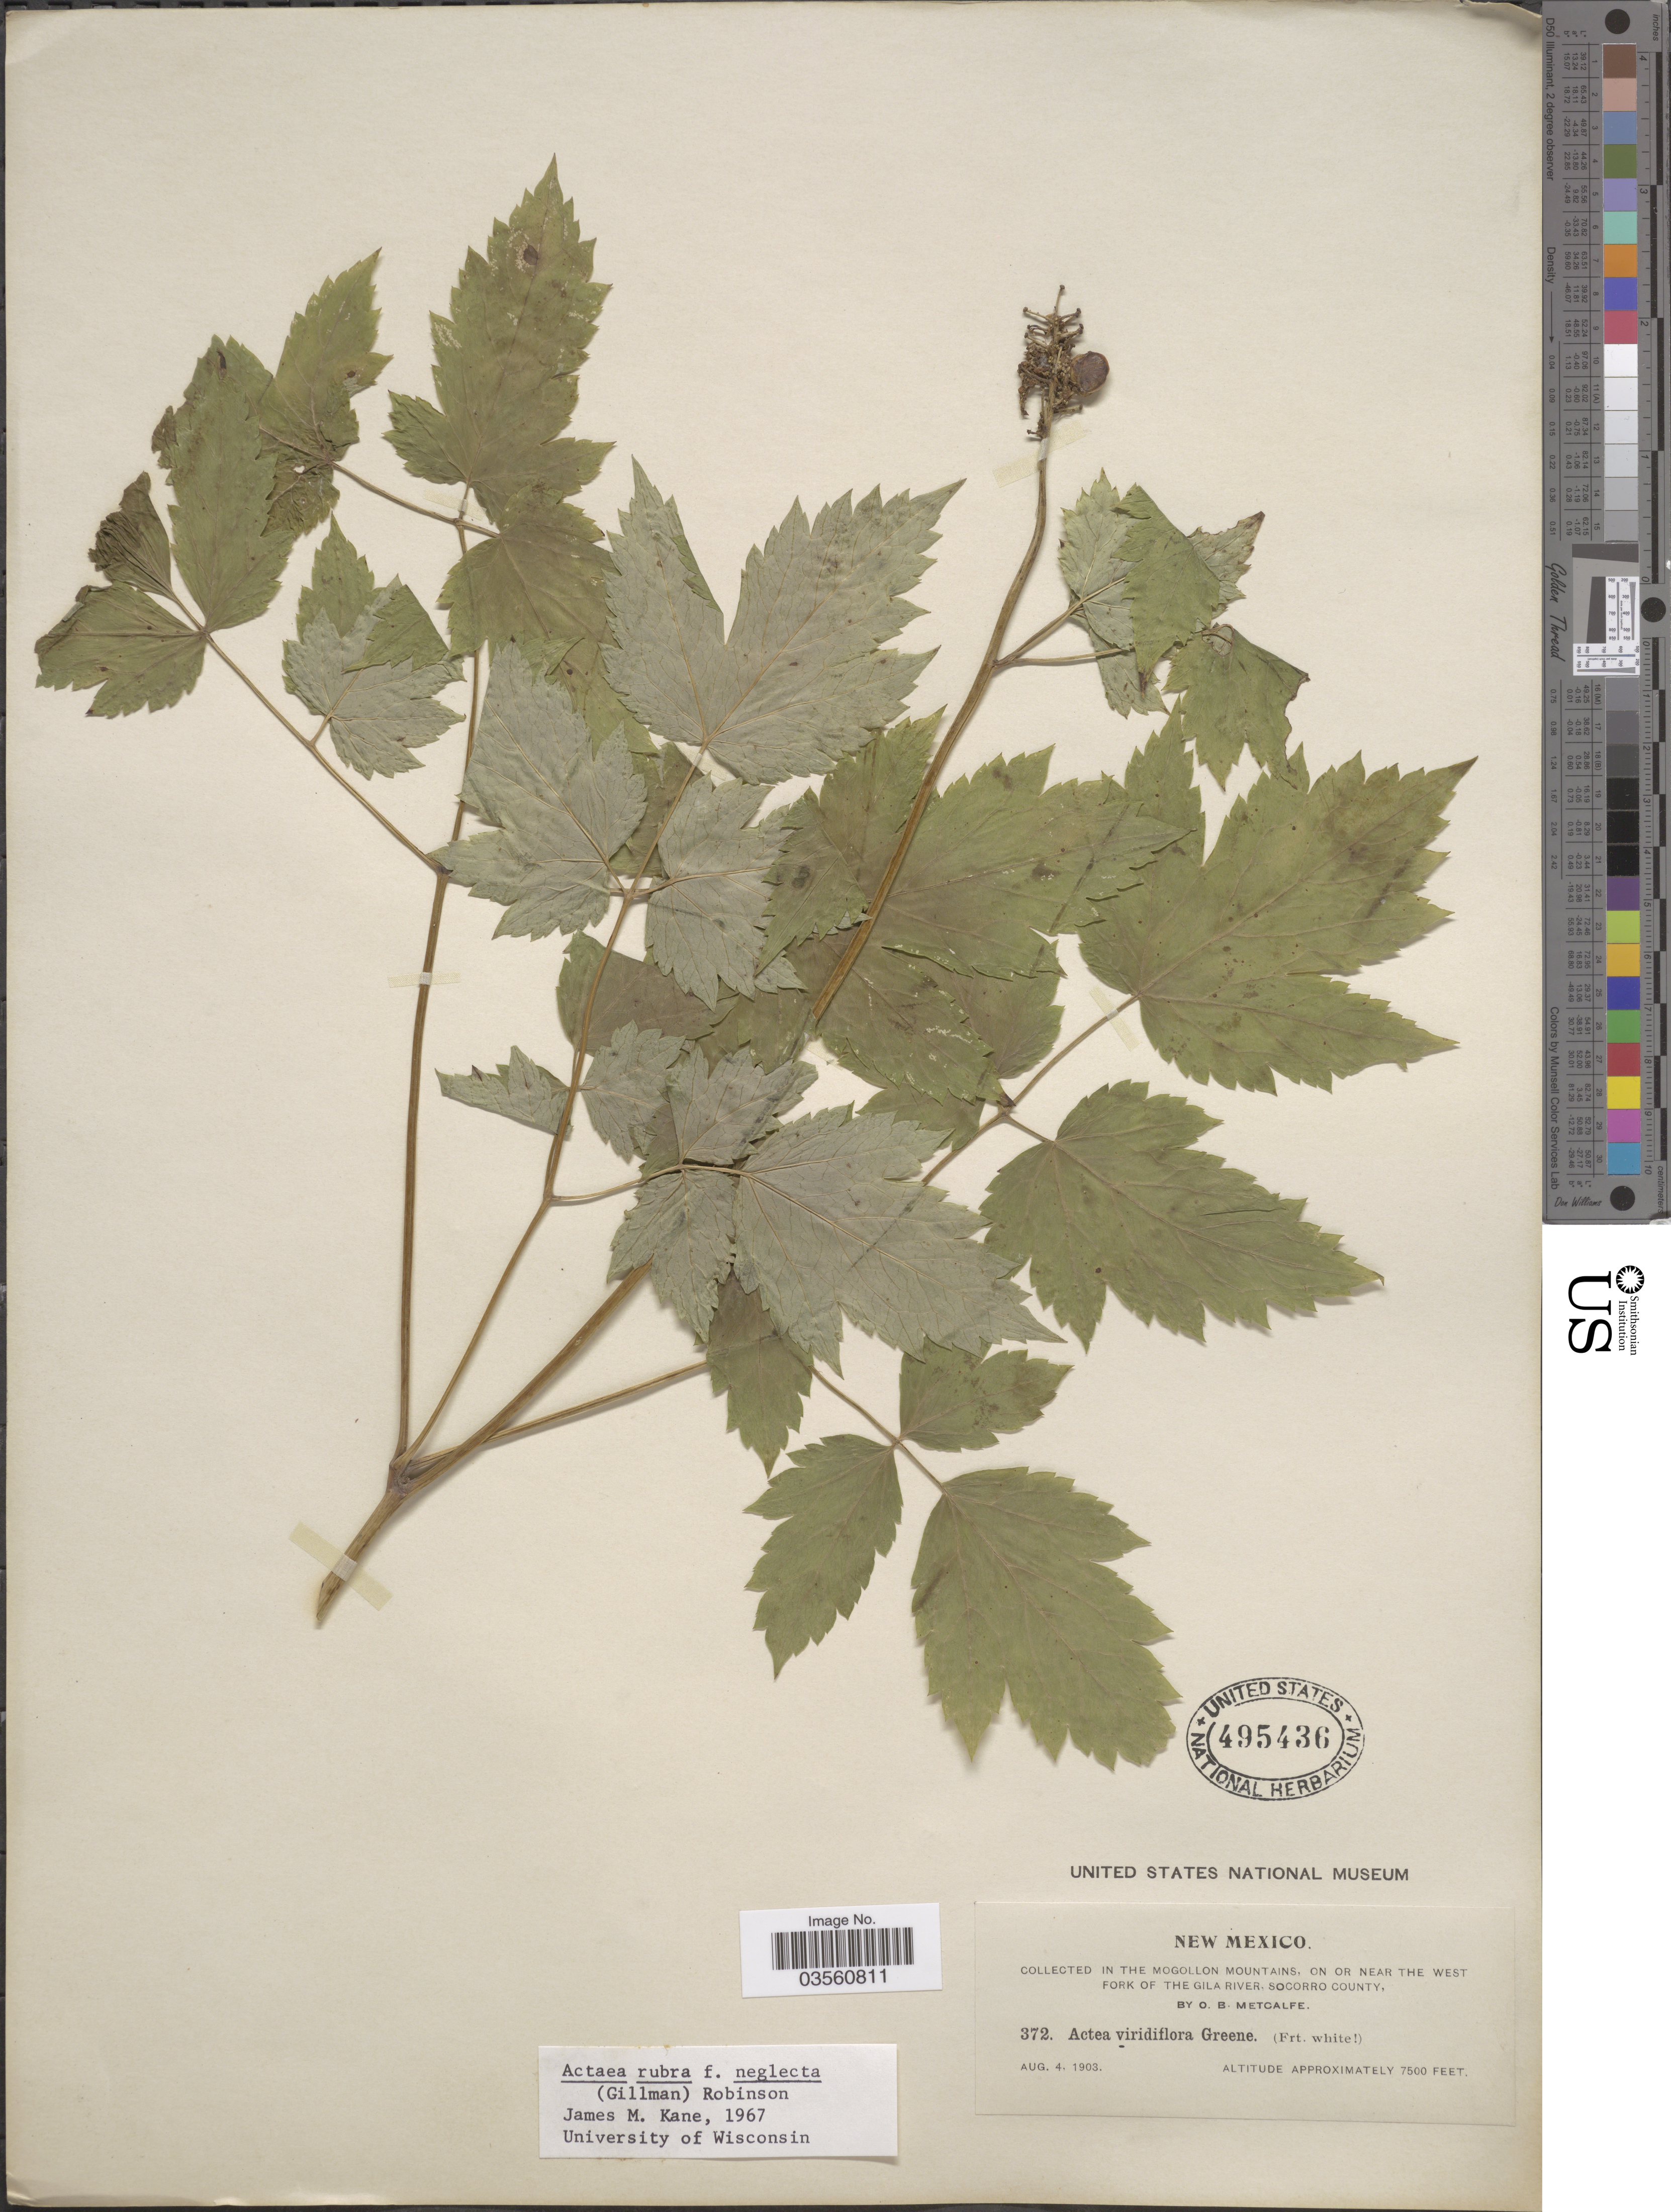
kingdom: Plantae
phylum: Tracheophyta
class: Magnoliopsida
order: Ranunculales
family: Ranunculaceae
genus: Actaea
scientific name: Actaea rubra f. neglecta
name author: (Gillman) B.L. Rob.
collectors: O. B. Metcalfe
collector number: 372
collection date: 1903-08-04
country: United States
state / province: New Mexico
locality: In the Mogollon Mountains, on or near the west Fork of the Gila river, Socorro County.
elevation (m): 2286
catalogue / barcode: US 495436